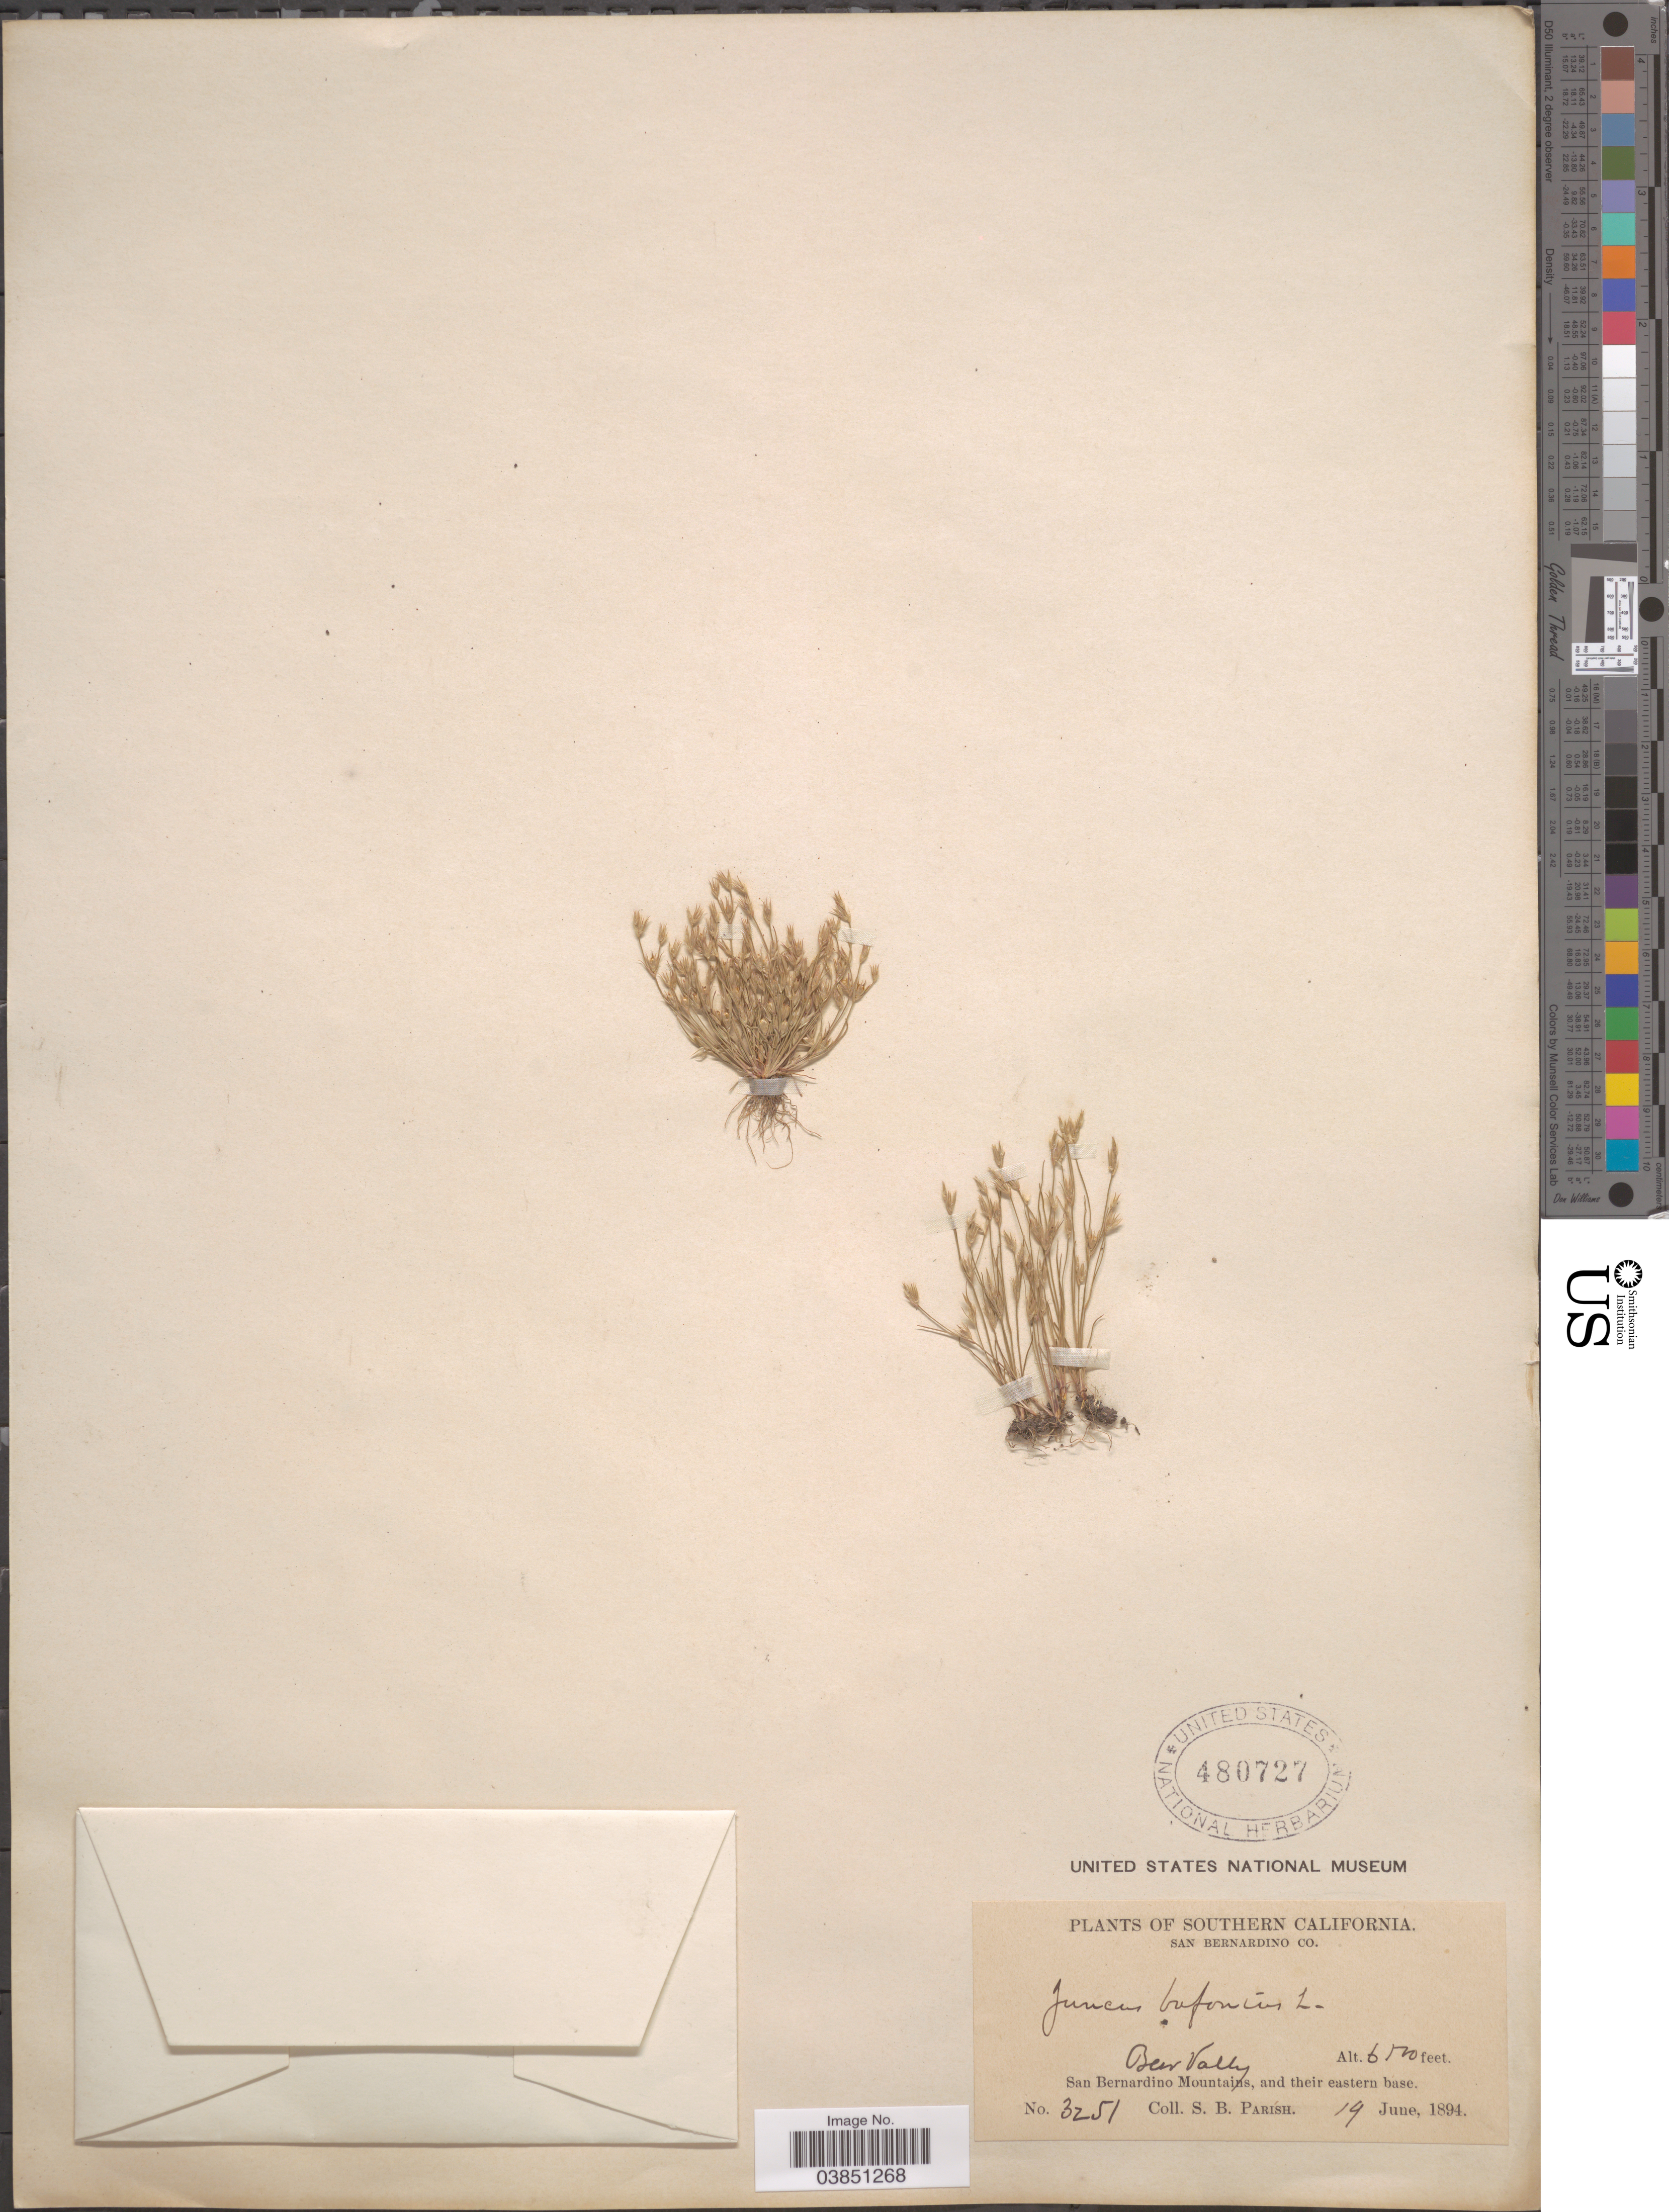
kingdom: Plantae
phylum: Tracheophyta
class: Liliopsida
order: Poales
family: Juncaceae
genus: Juncus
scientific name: Juncus bufonius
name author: L.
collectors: S. B. Parish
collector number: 3251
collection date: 1894-06-19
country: United States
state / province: California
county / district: San Bernardino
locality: Southern California. San Bernardino Co. Bear Valley. San Bernardino Mountains, and their eastern base.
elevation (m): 1981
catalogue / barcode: US 48027